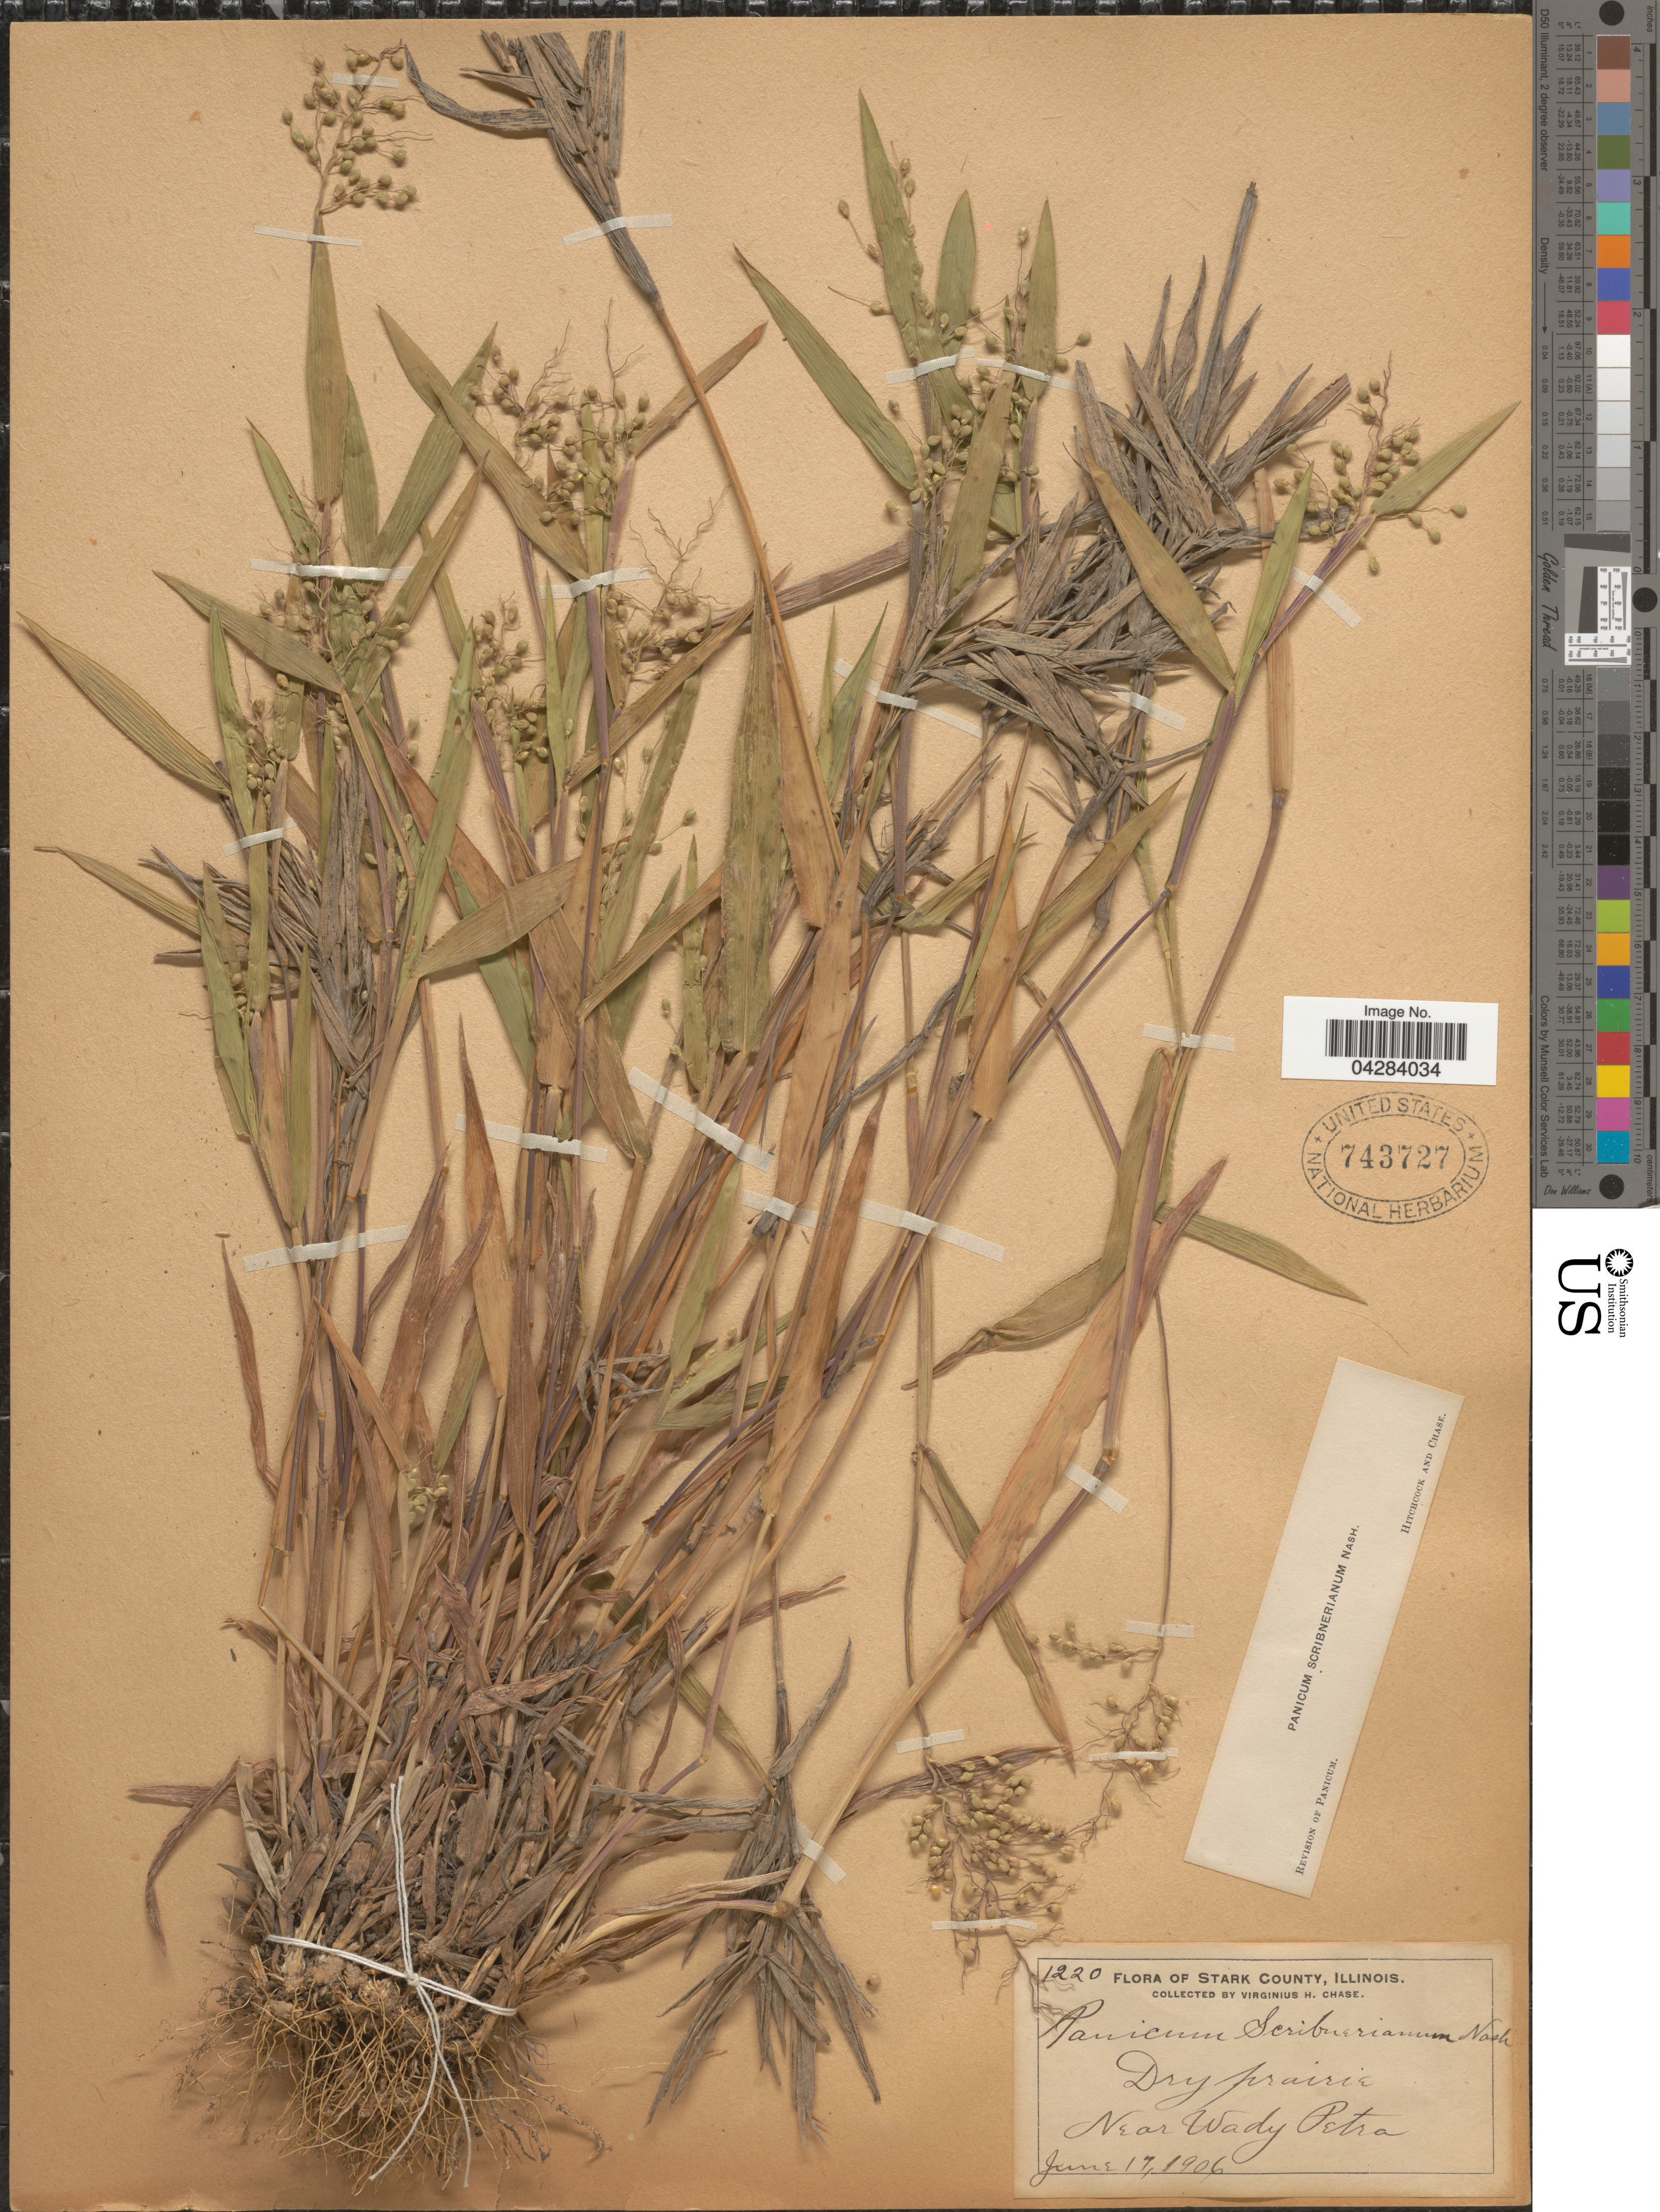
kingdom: Plantae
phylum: Tracheophyta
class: Liliopsida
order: Poales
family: Poaceae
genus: Dichanthelium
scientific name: Dichanthelium oligosanthes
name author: (Schult.) Gould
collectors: V. H. Chase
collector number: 1220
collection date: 1906-06-17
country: United States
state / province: Illinois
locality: Stark County. Dry prairie. Near Wady Petra.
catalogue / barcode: US 743727